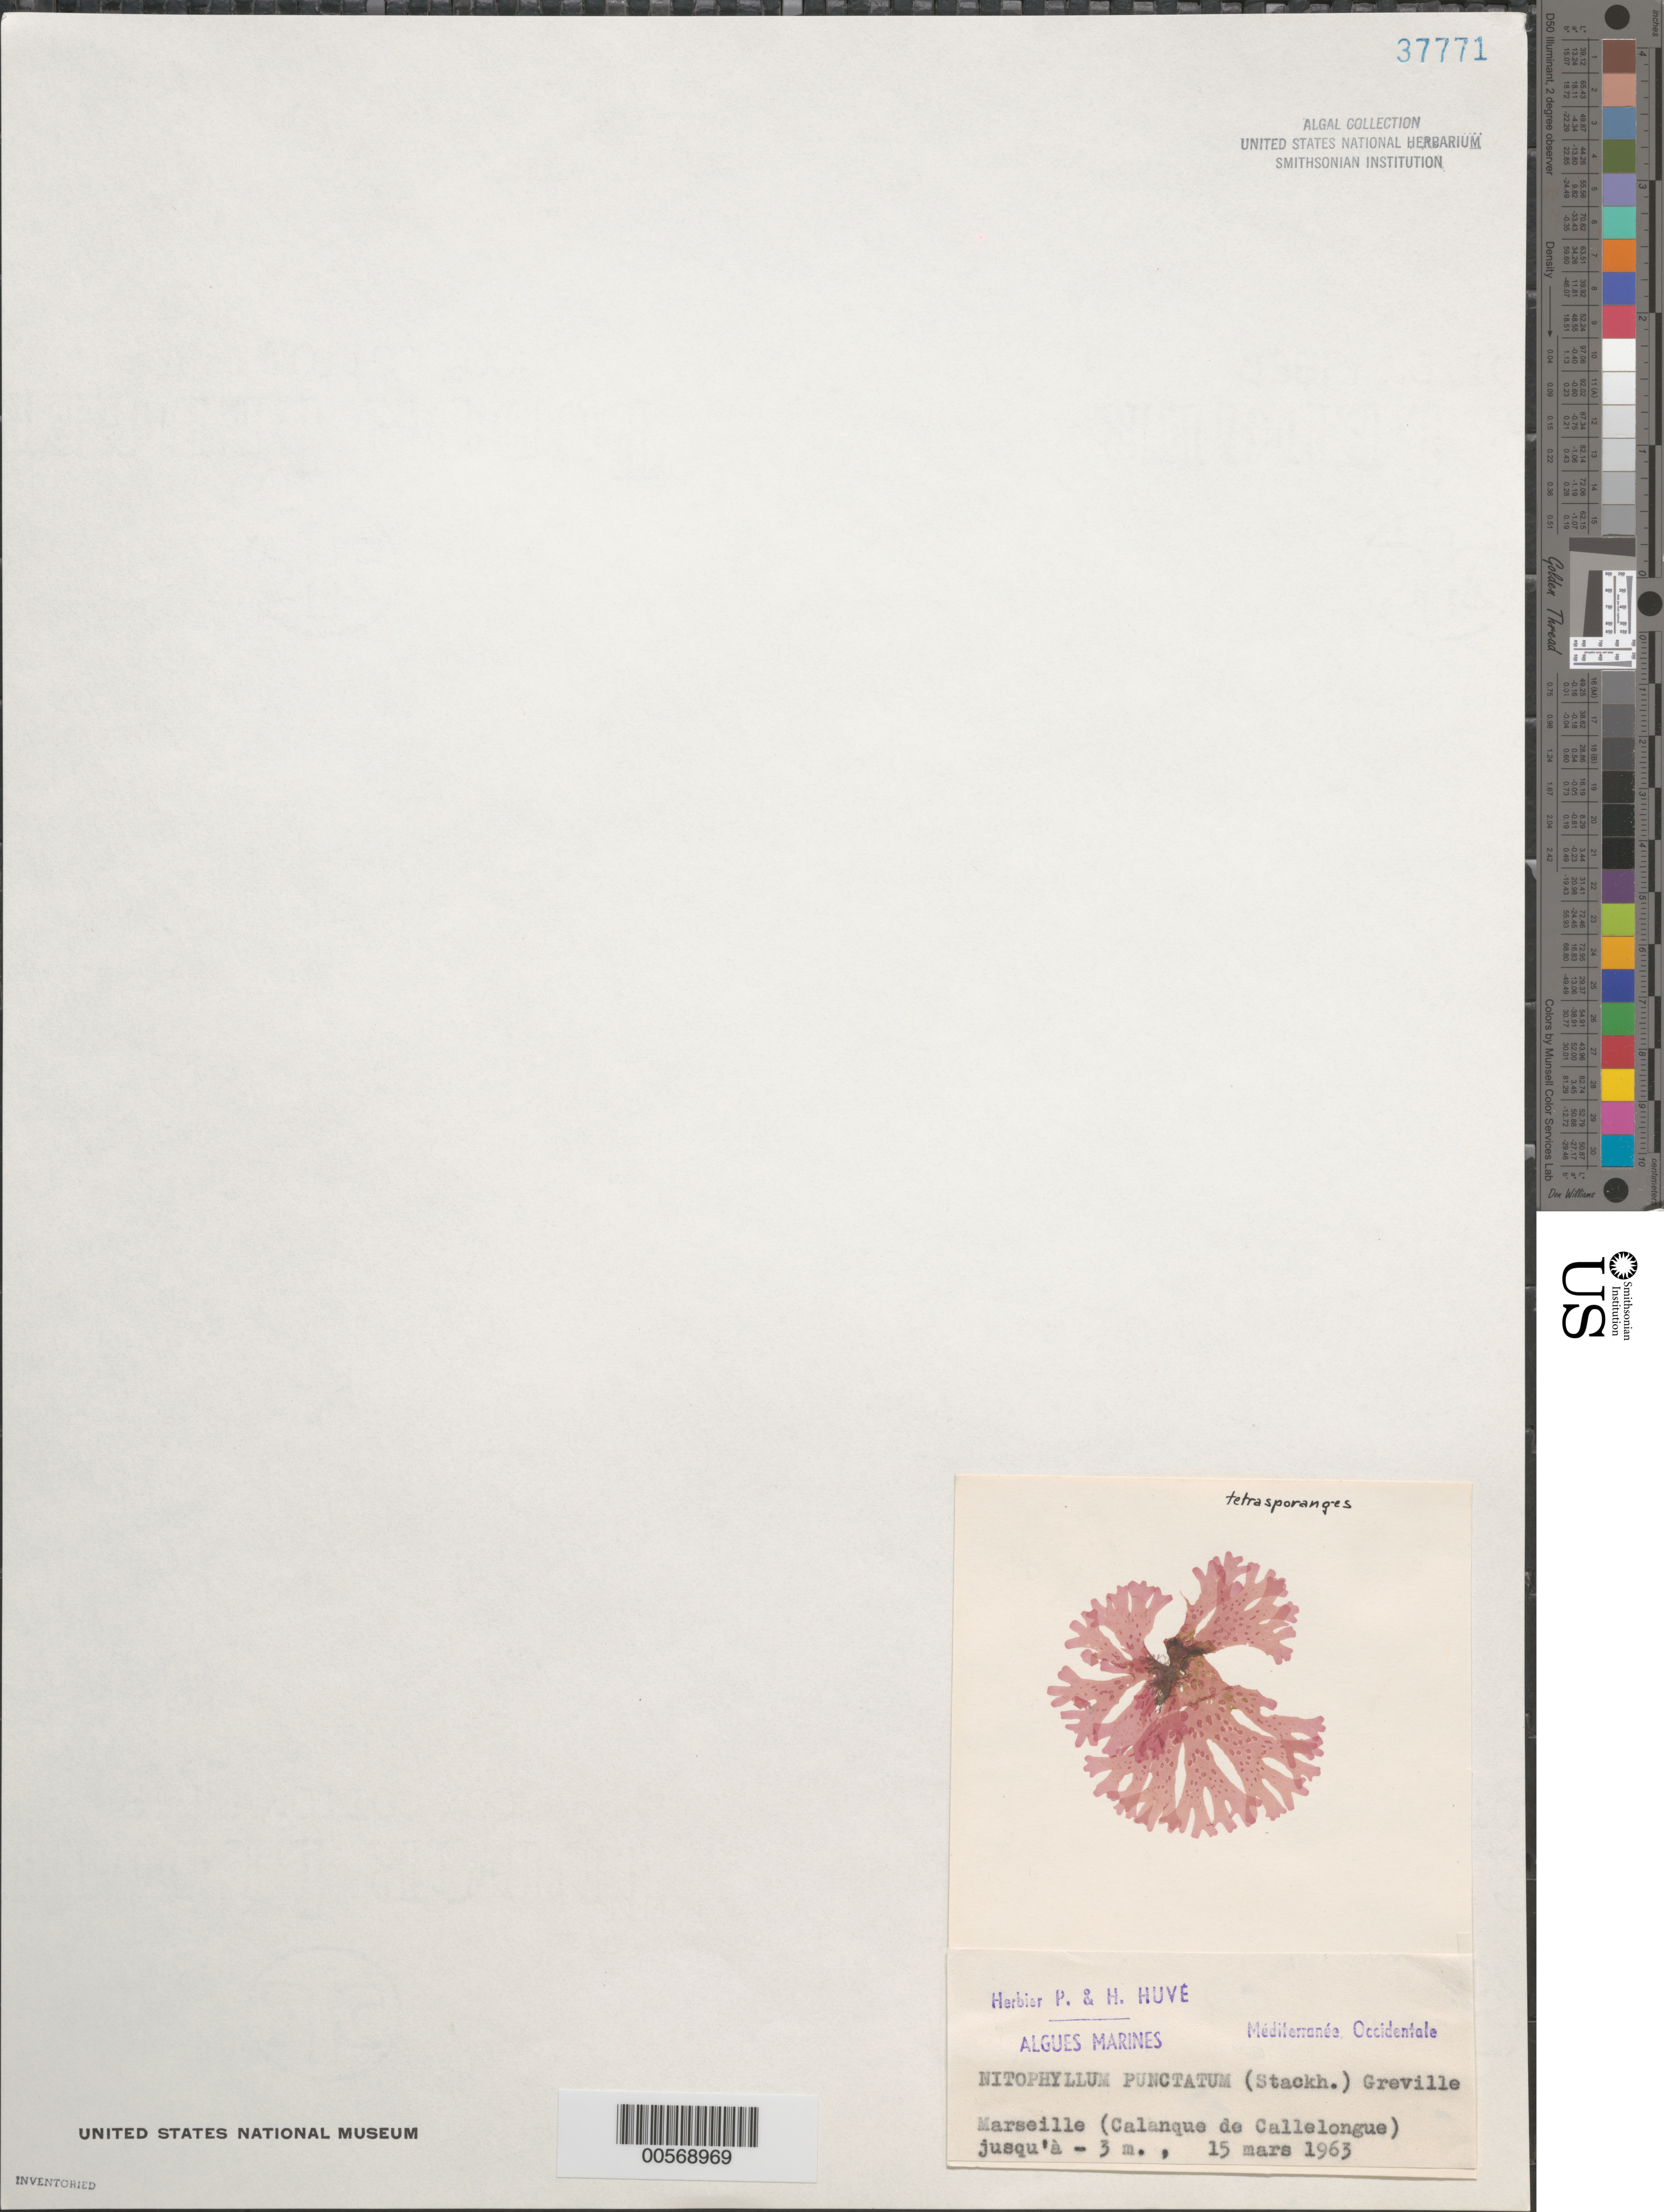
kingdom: Plantae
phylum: Rhodophyta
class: Florideophyceae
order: Ceramiales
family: Delesseriaceae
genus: Nitophyllum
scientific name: Nitophyllum punctatum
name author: (Stackh.) Grev.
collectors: P. Huve & H. Huve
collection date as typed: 15 Mar 1963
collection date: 1963-03-15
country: France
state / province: Provence-Alpes-Côte d'Azur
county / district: Bouches-du-Rhône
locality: Calanque de Callelongue, Marseille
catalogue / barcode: US 37771